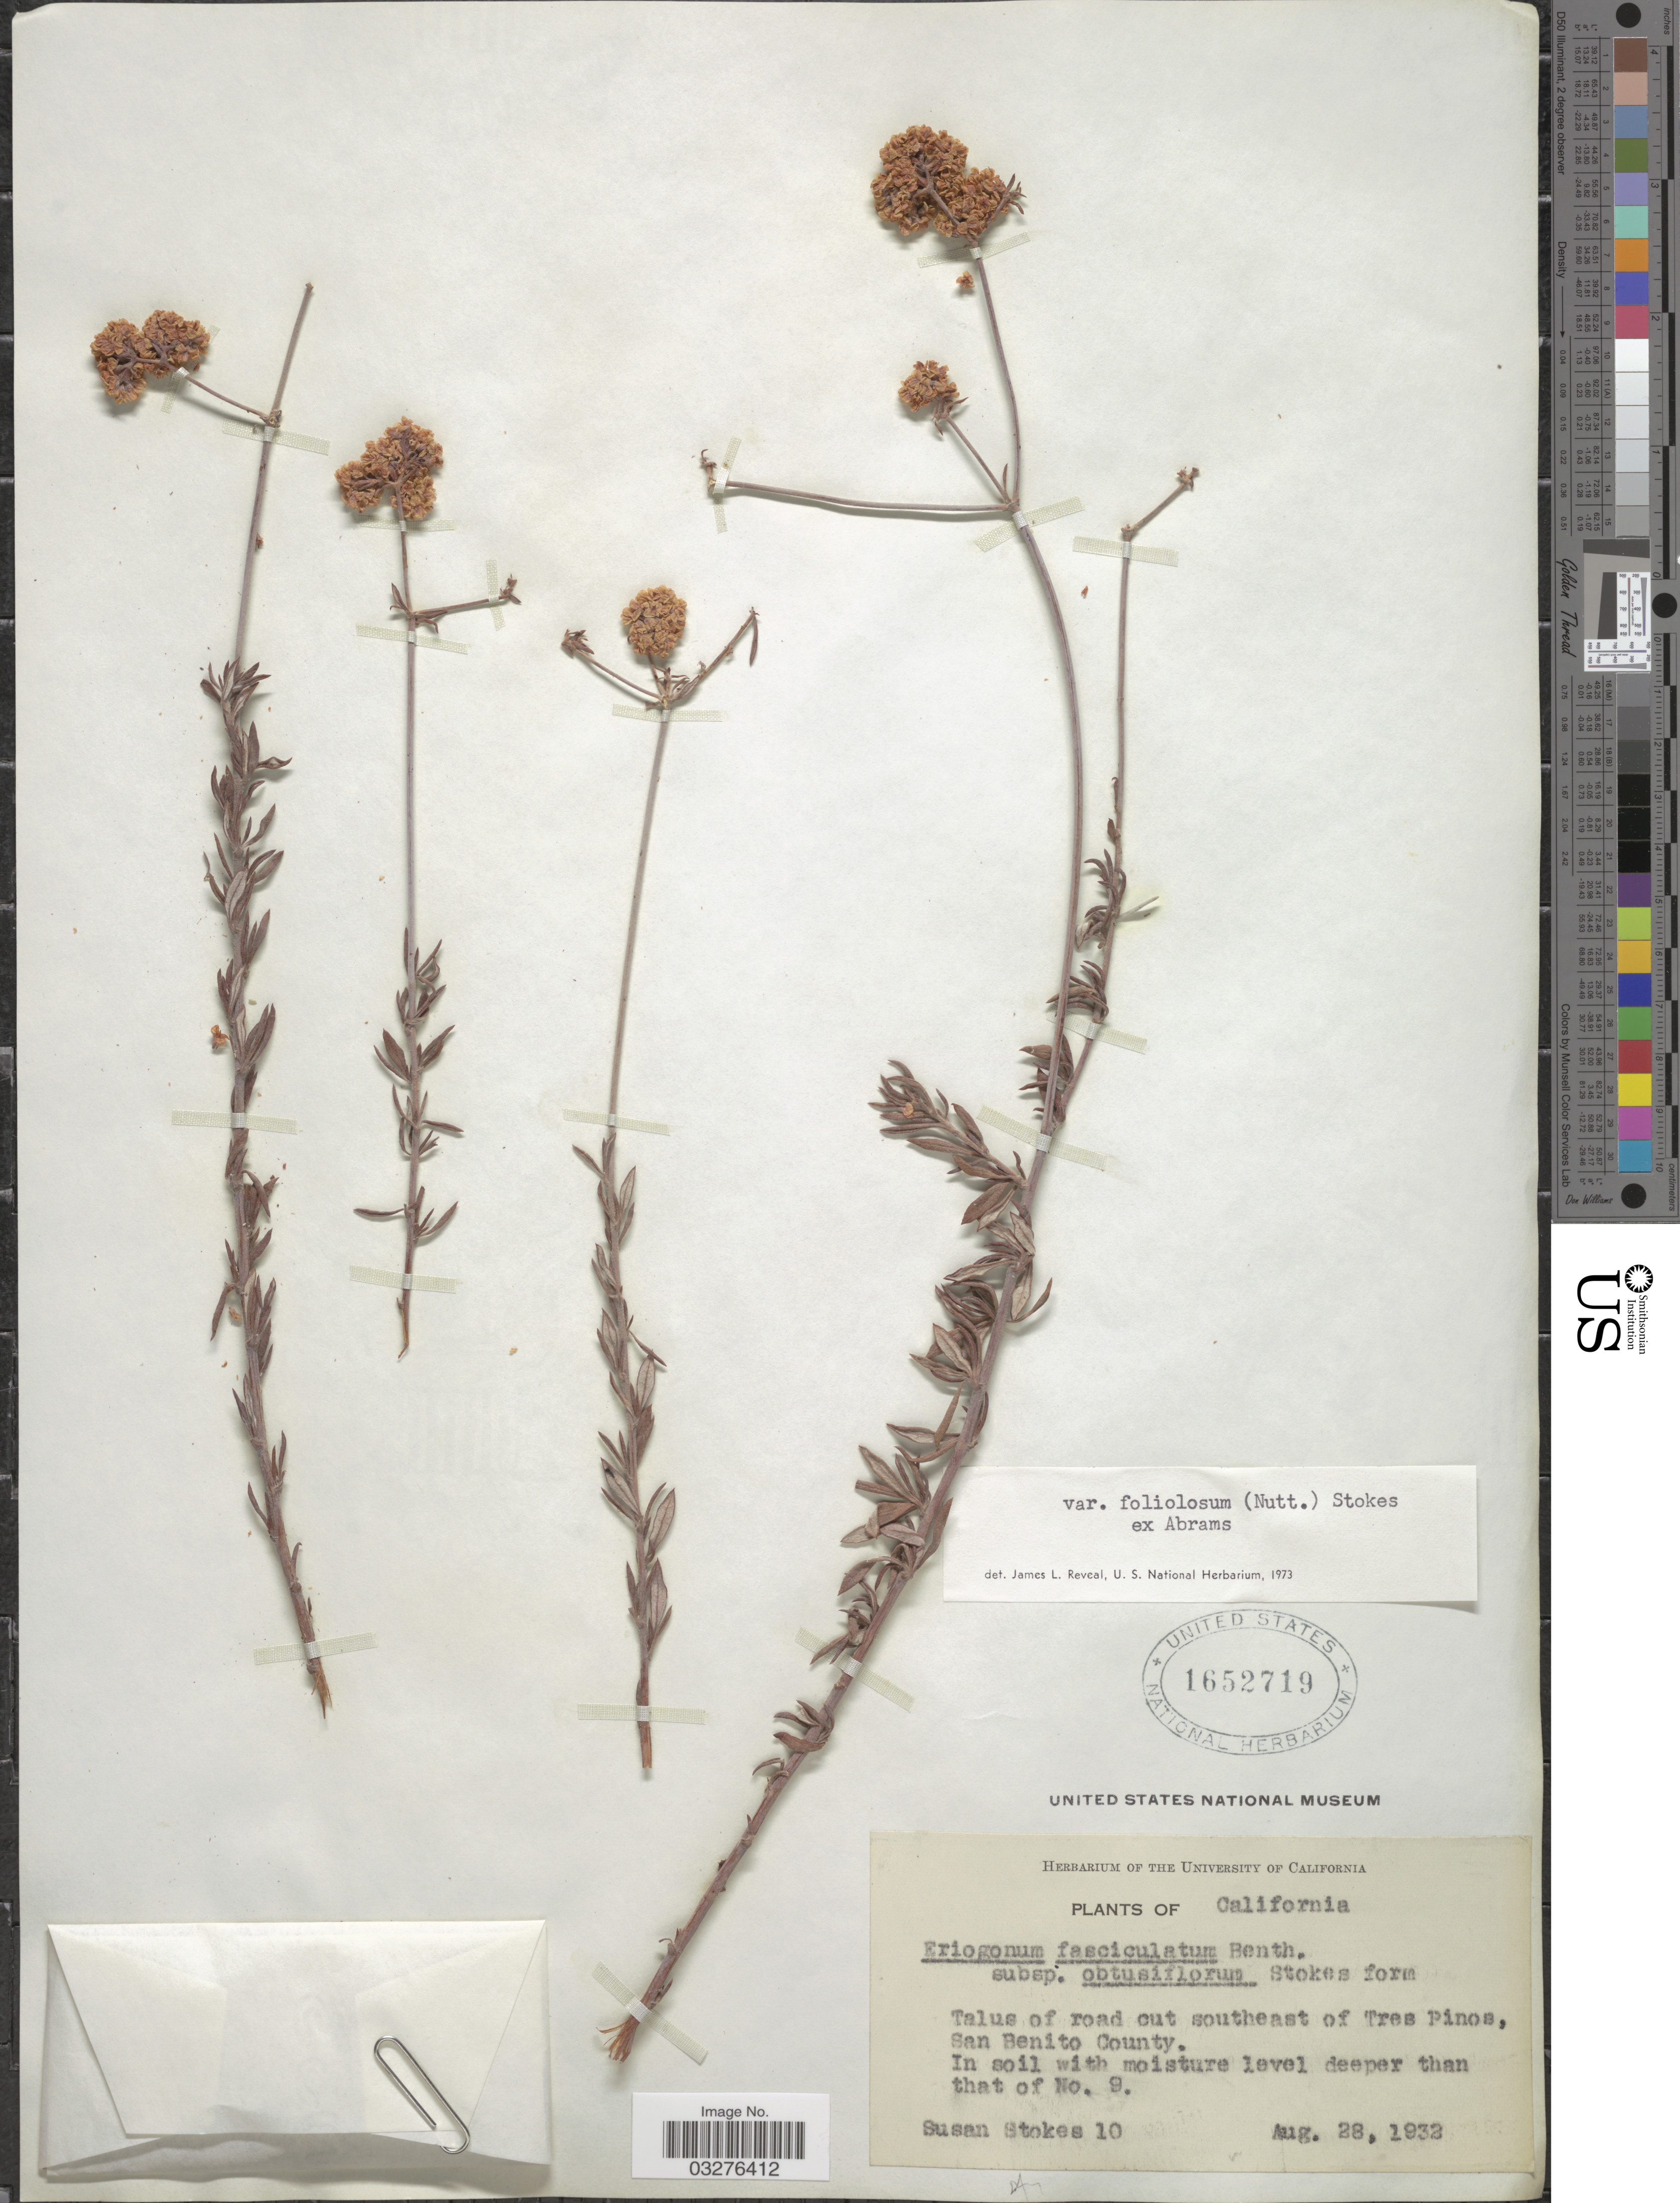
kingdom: Plantae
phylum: Tracheophyta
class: Magnoliopsida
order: Caryophyllales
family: Polygonaceae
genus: Eriogonum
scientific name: Eriogonum fasciculatum var. foliolosum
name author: (Nutt.) S. Stokes ex Abrams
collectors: S. G. Stokes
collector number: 10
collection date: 1932-08-28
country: United States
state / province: California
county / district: San Benito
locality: Talus of road cut southeast of Tres Pinos, San Benito County.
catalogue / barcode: US 1652719